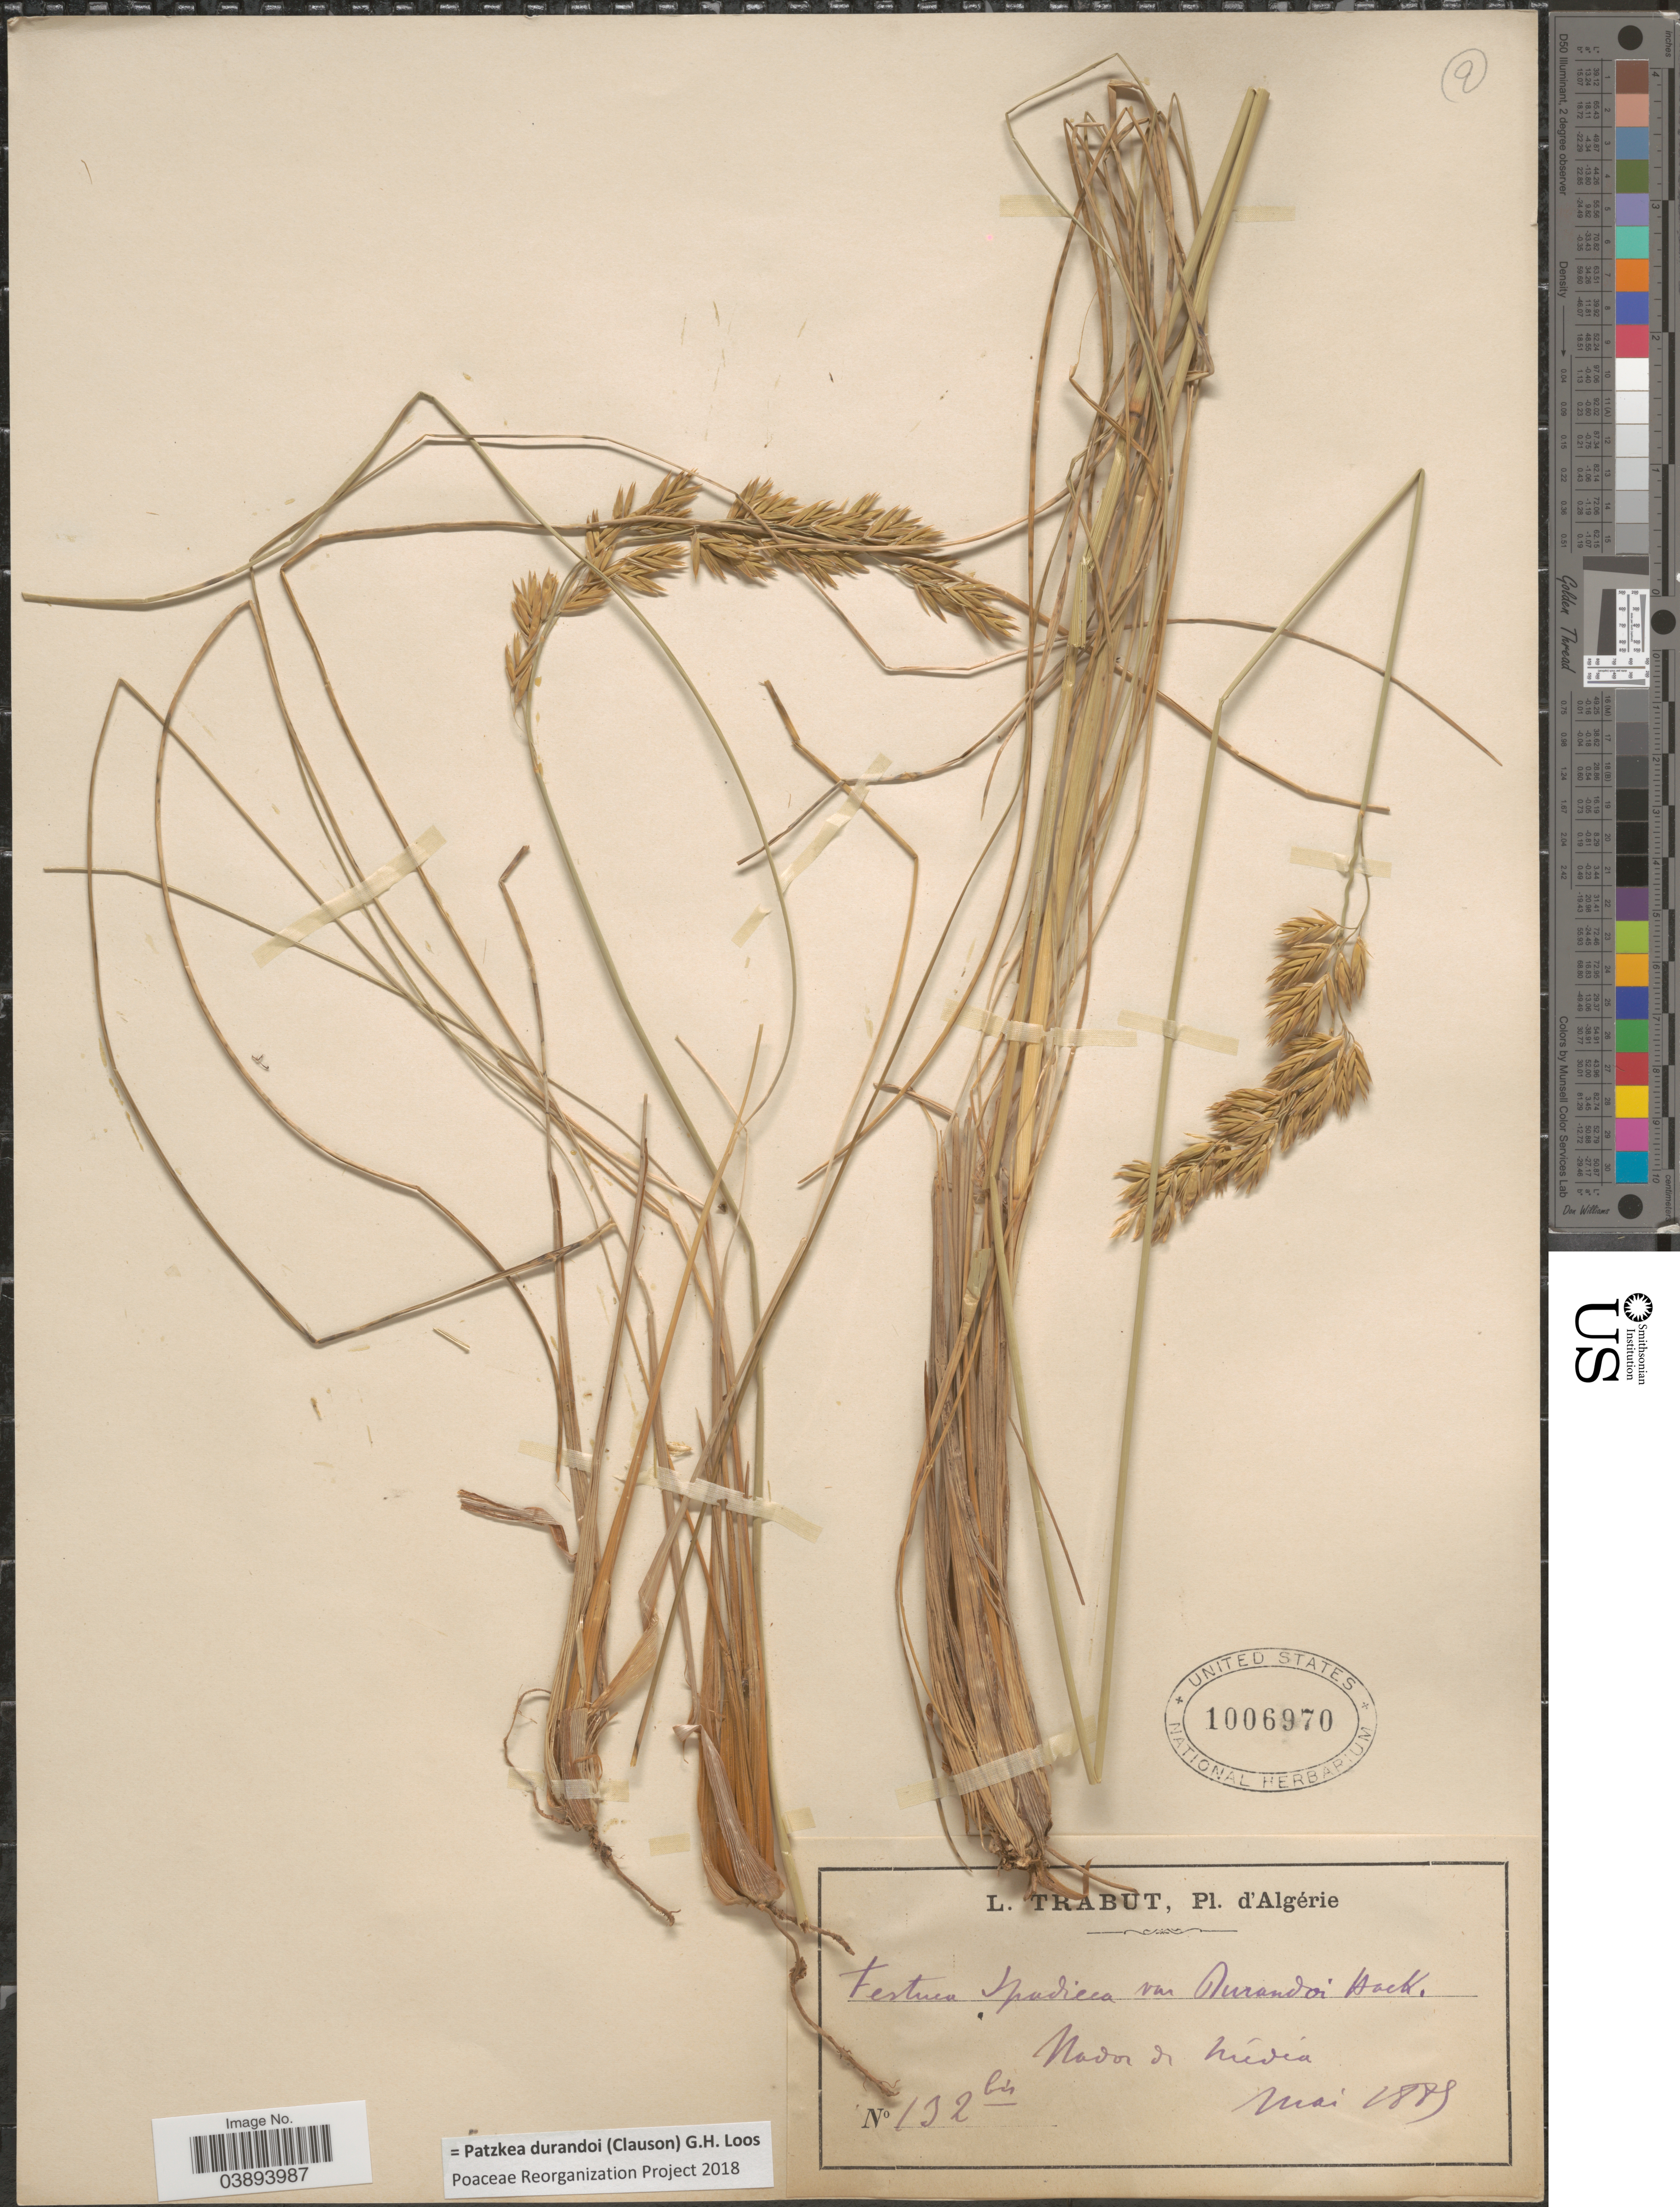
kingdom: Plantae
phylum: Tracheophyta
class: Liliopsida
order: Poales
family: Poaceae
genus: Xanthochloa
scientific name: Xanthochloa durandoi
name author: (Clauson) G. H. Loos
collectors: L. Trabut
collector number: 132bis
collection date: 1885-05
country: Algeria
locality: Nador de Média.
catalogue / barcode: US 1006970